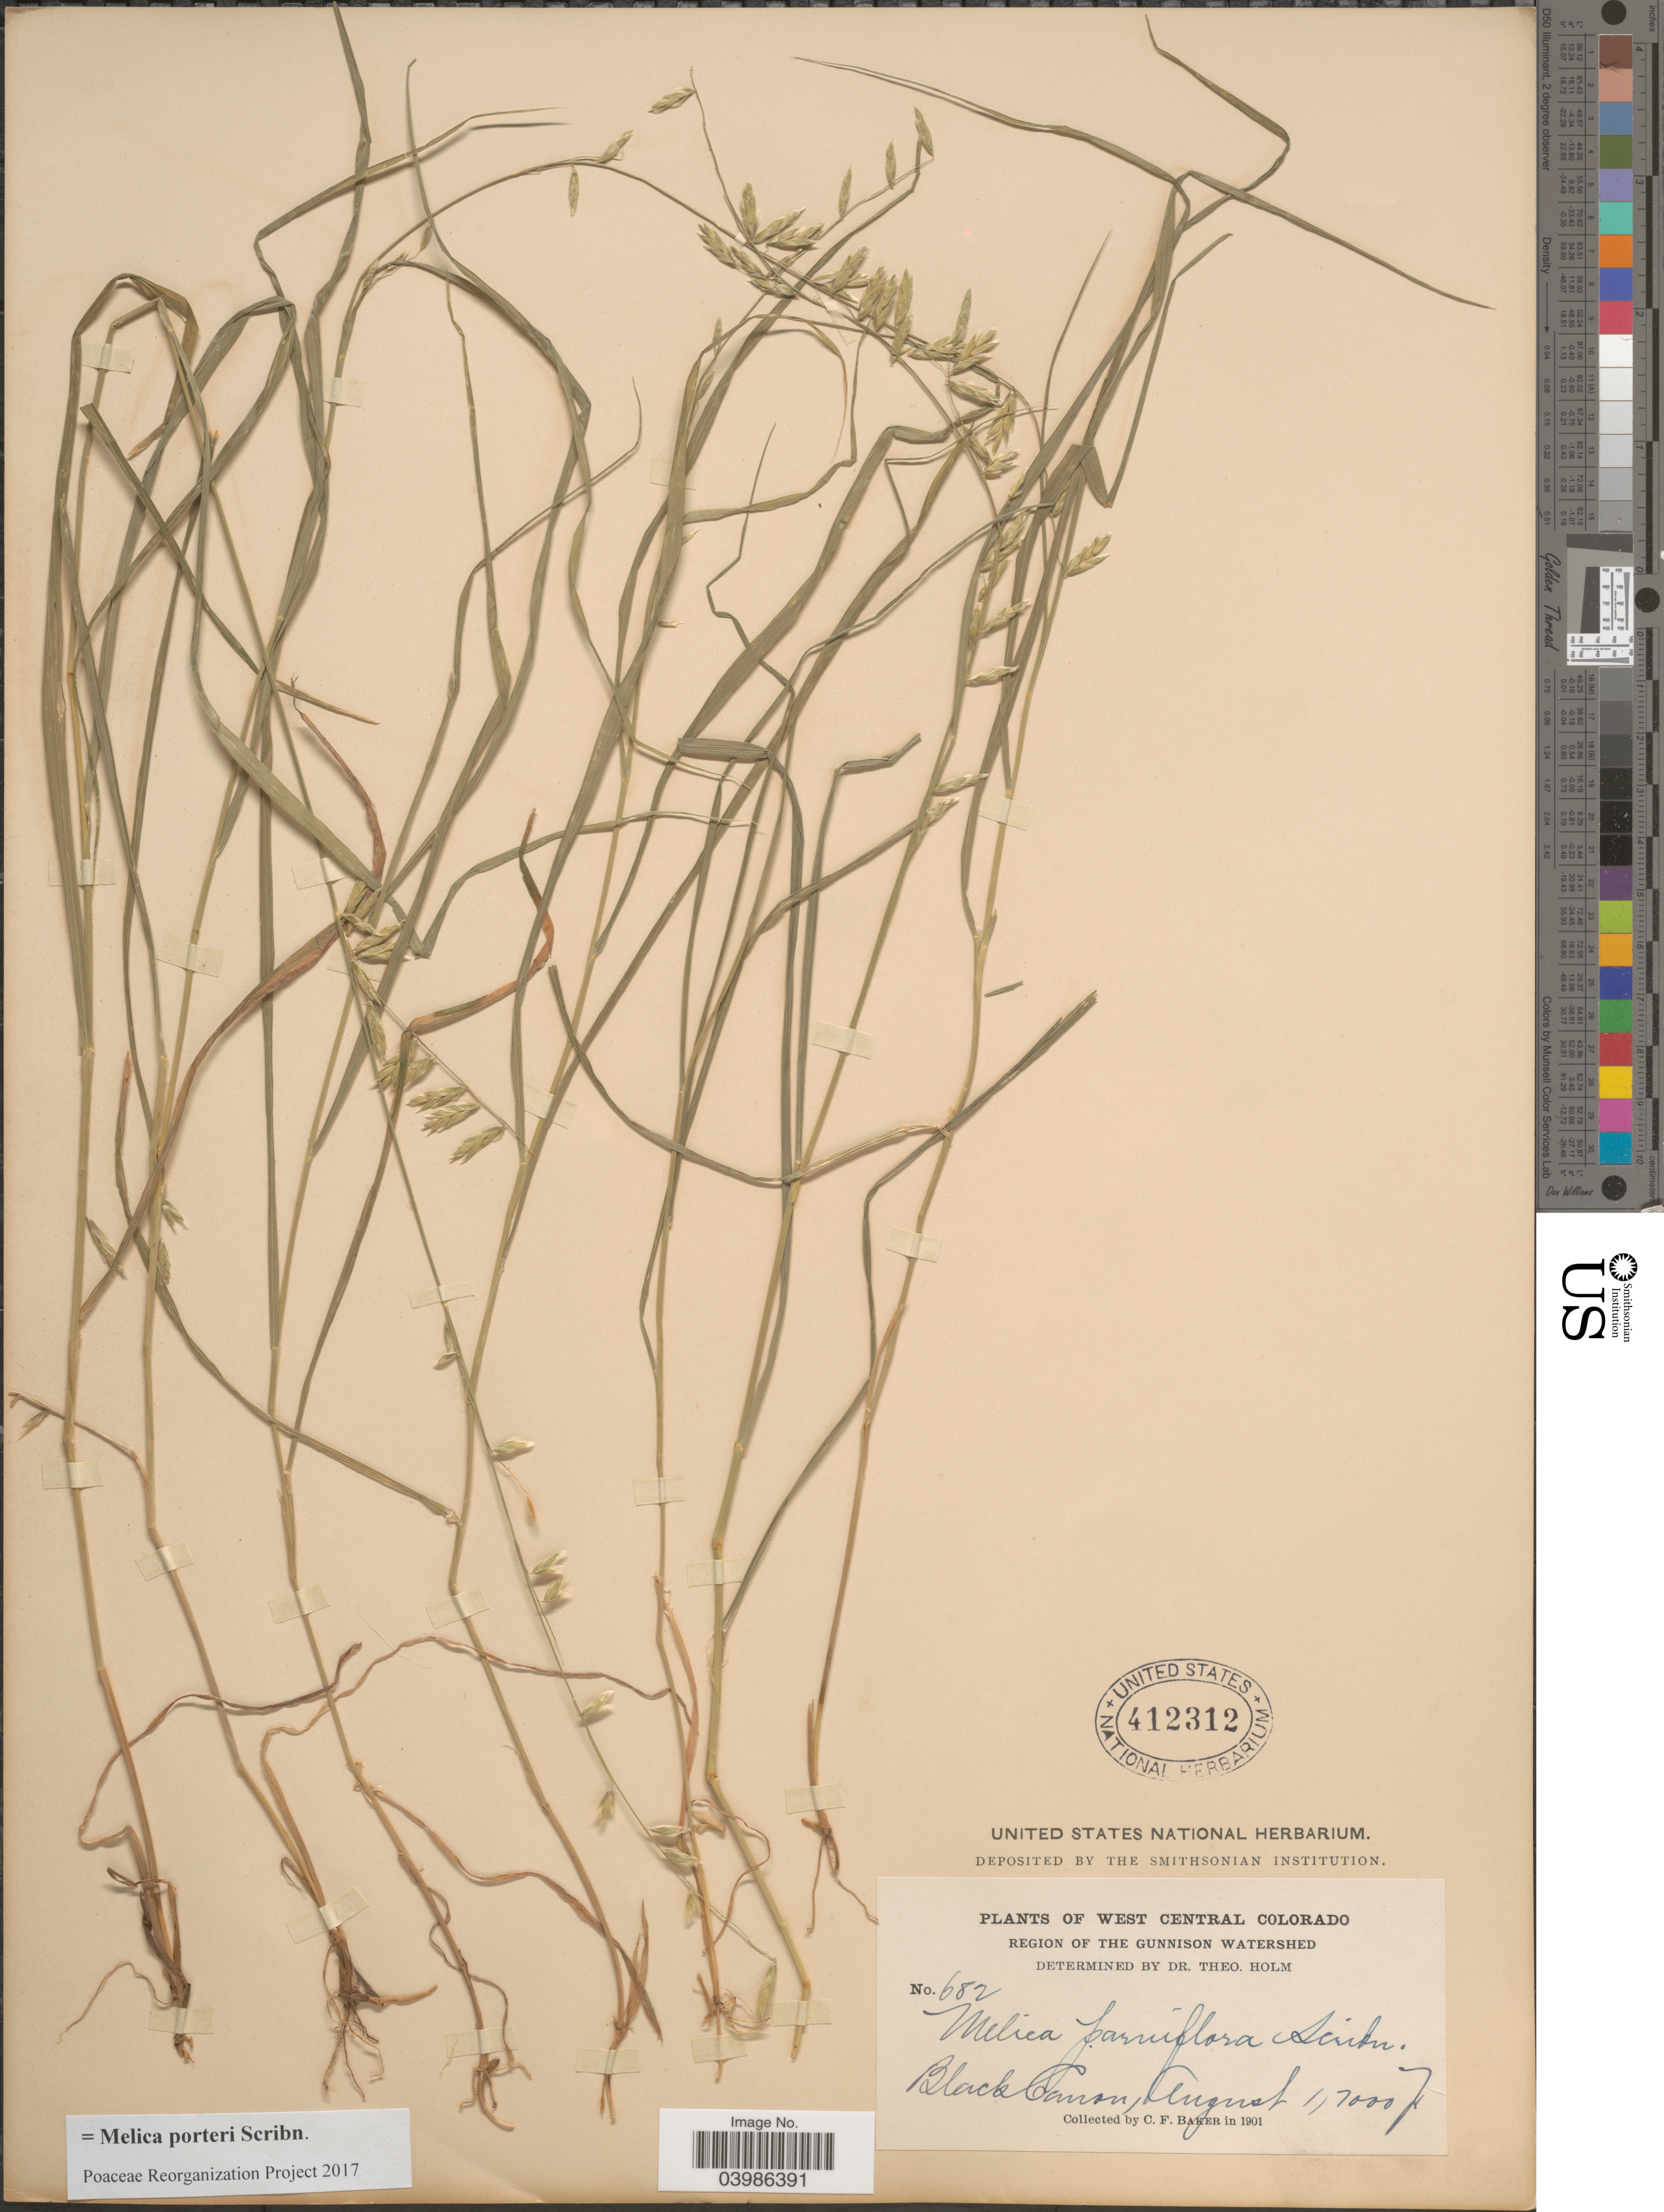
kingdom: Plantae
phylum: Tracheophyta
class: Liliopsida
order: Poales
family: Poaceae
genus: Melica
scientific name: Melica porteri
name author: Scribn.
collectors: C. F. Baker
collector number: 682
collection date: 1901-08-01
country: United States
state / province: Colorado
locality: West Central Colorado. Region of the Gunnison Watershed. Black Canon.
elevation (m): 2134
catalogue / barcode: US 412314